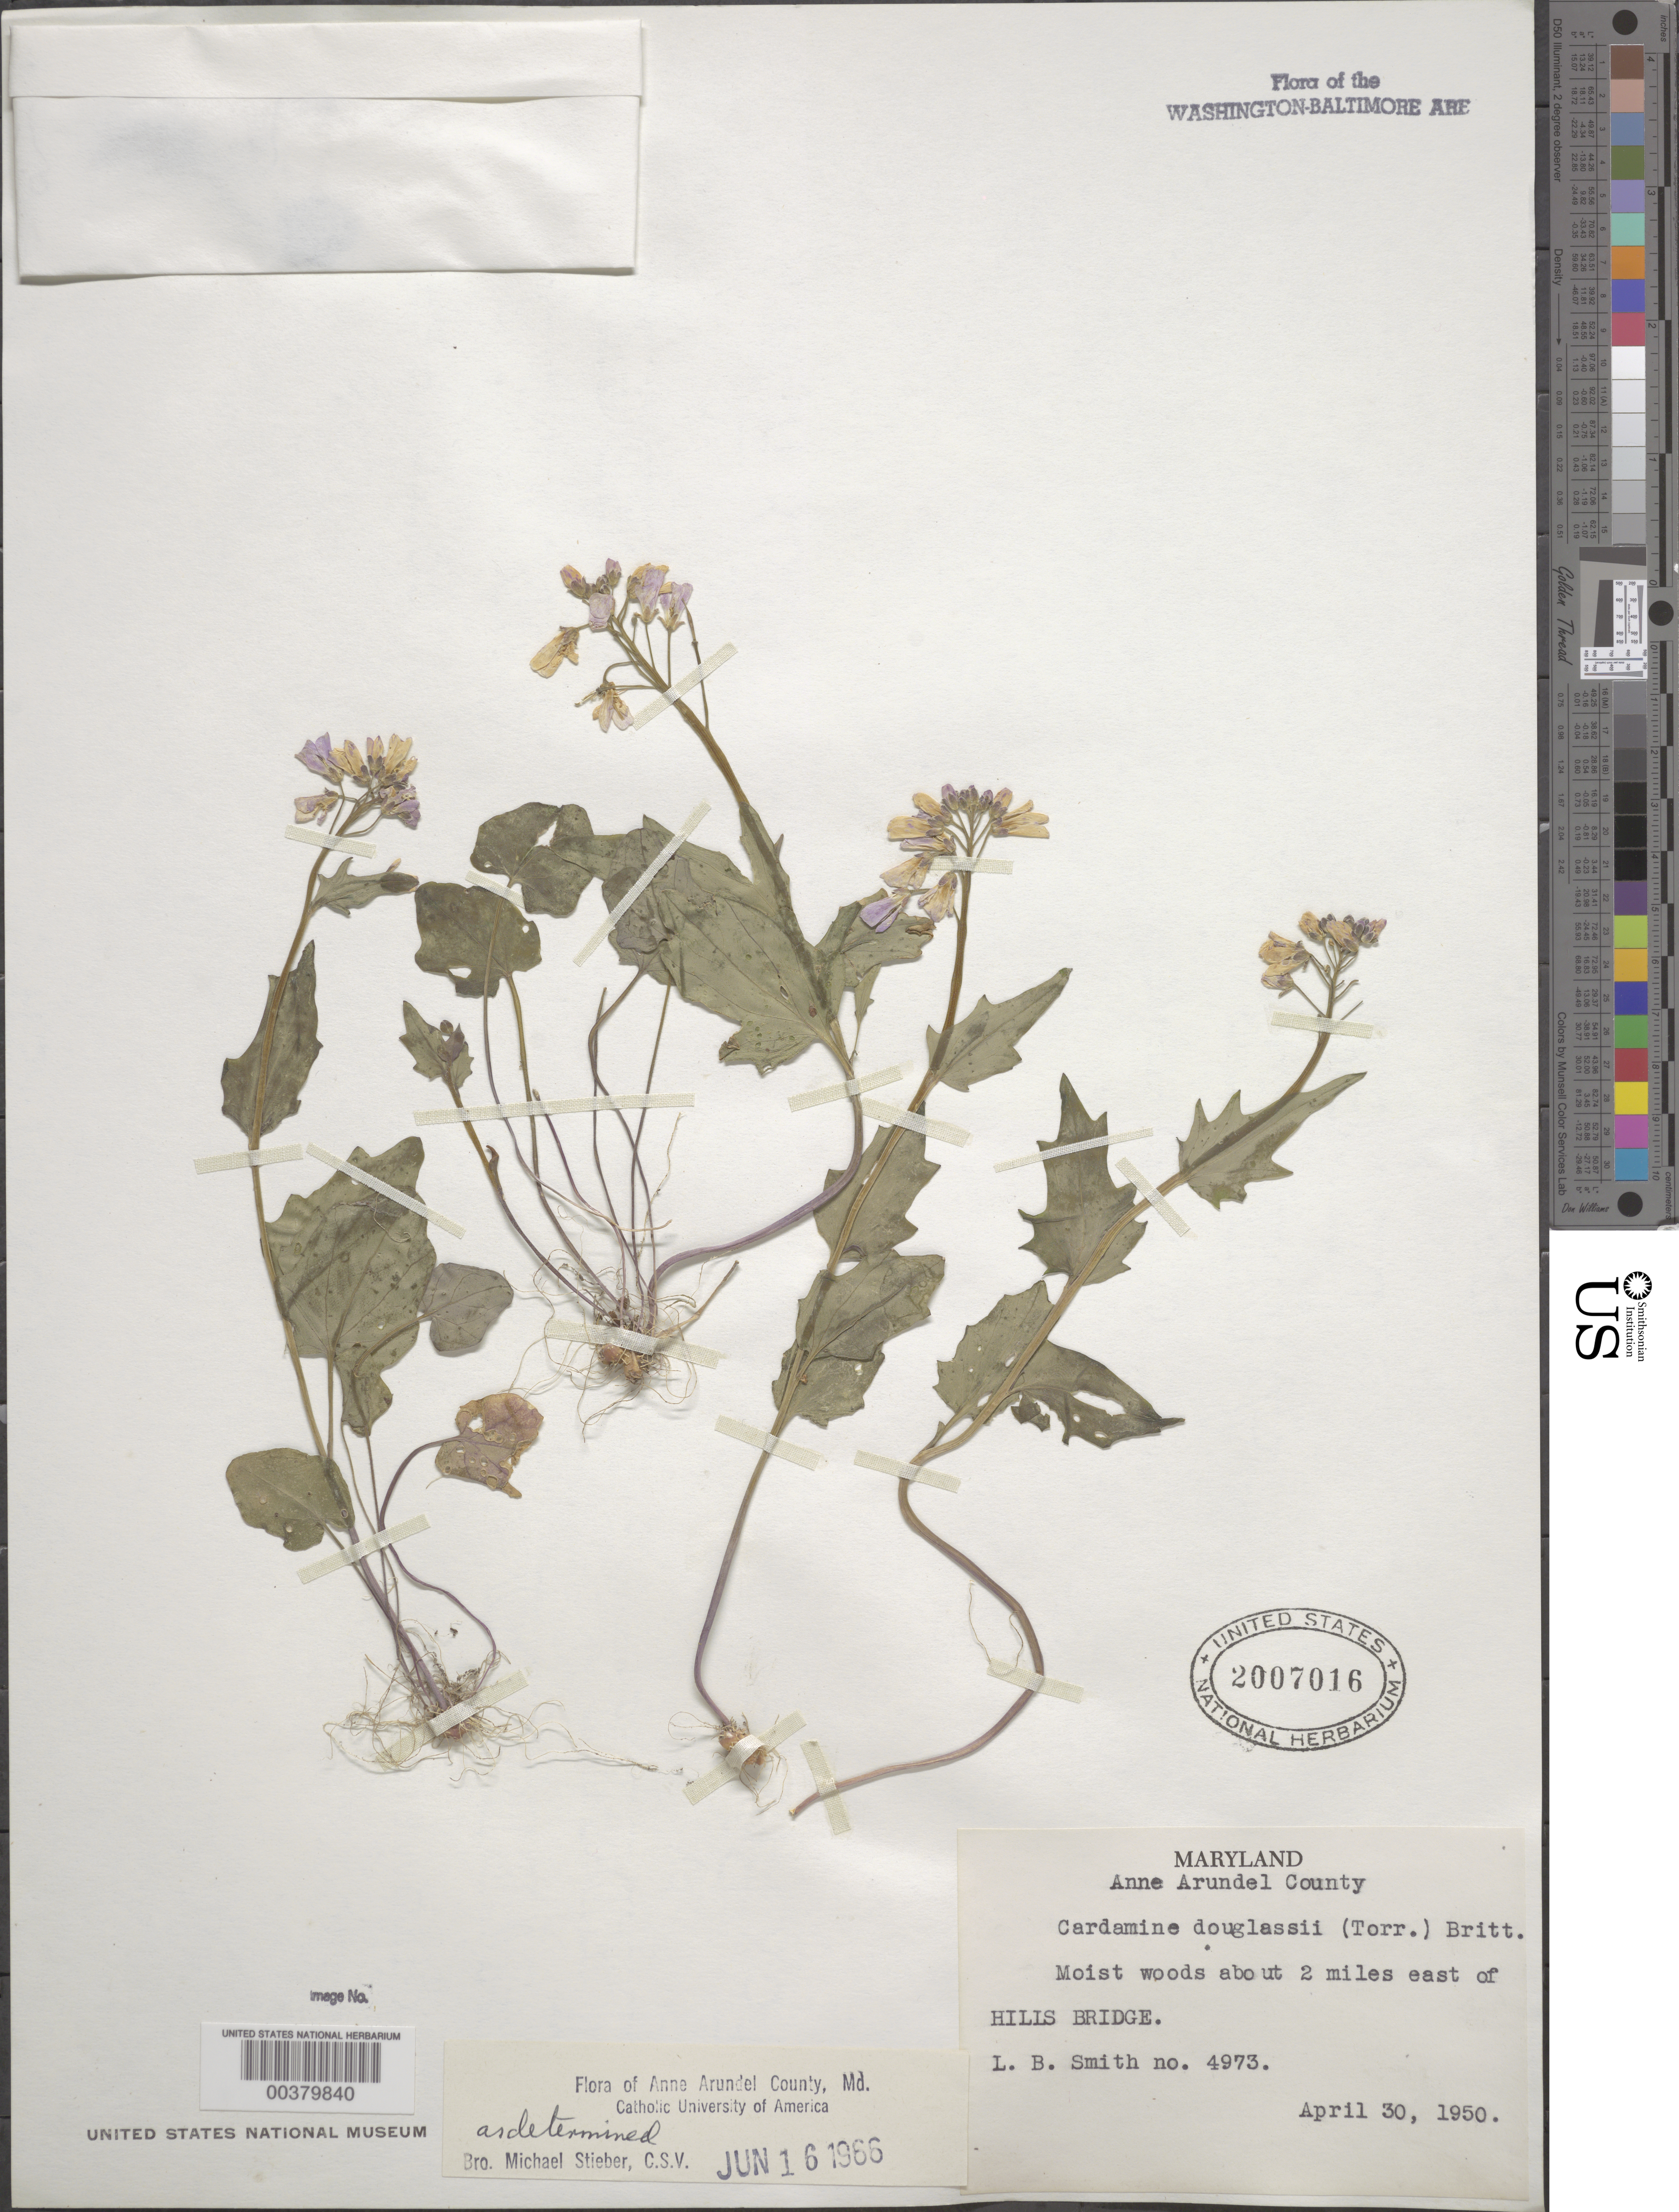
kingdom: Plantae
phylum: Tracheophyta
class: Magnoliopsida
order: Brassicales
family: Brassicaceae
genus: Cardamine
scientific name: Cardamine douglassii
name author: Britton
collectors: L. Smith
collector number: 4973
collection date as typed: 30 Apr 1950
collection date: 1950-04-30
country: United States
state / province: Maryland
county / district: Anne Arundel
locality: East of Hills Bridge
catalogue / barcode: US 2007016